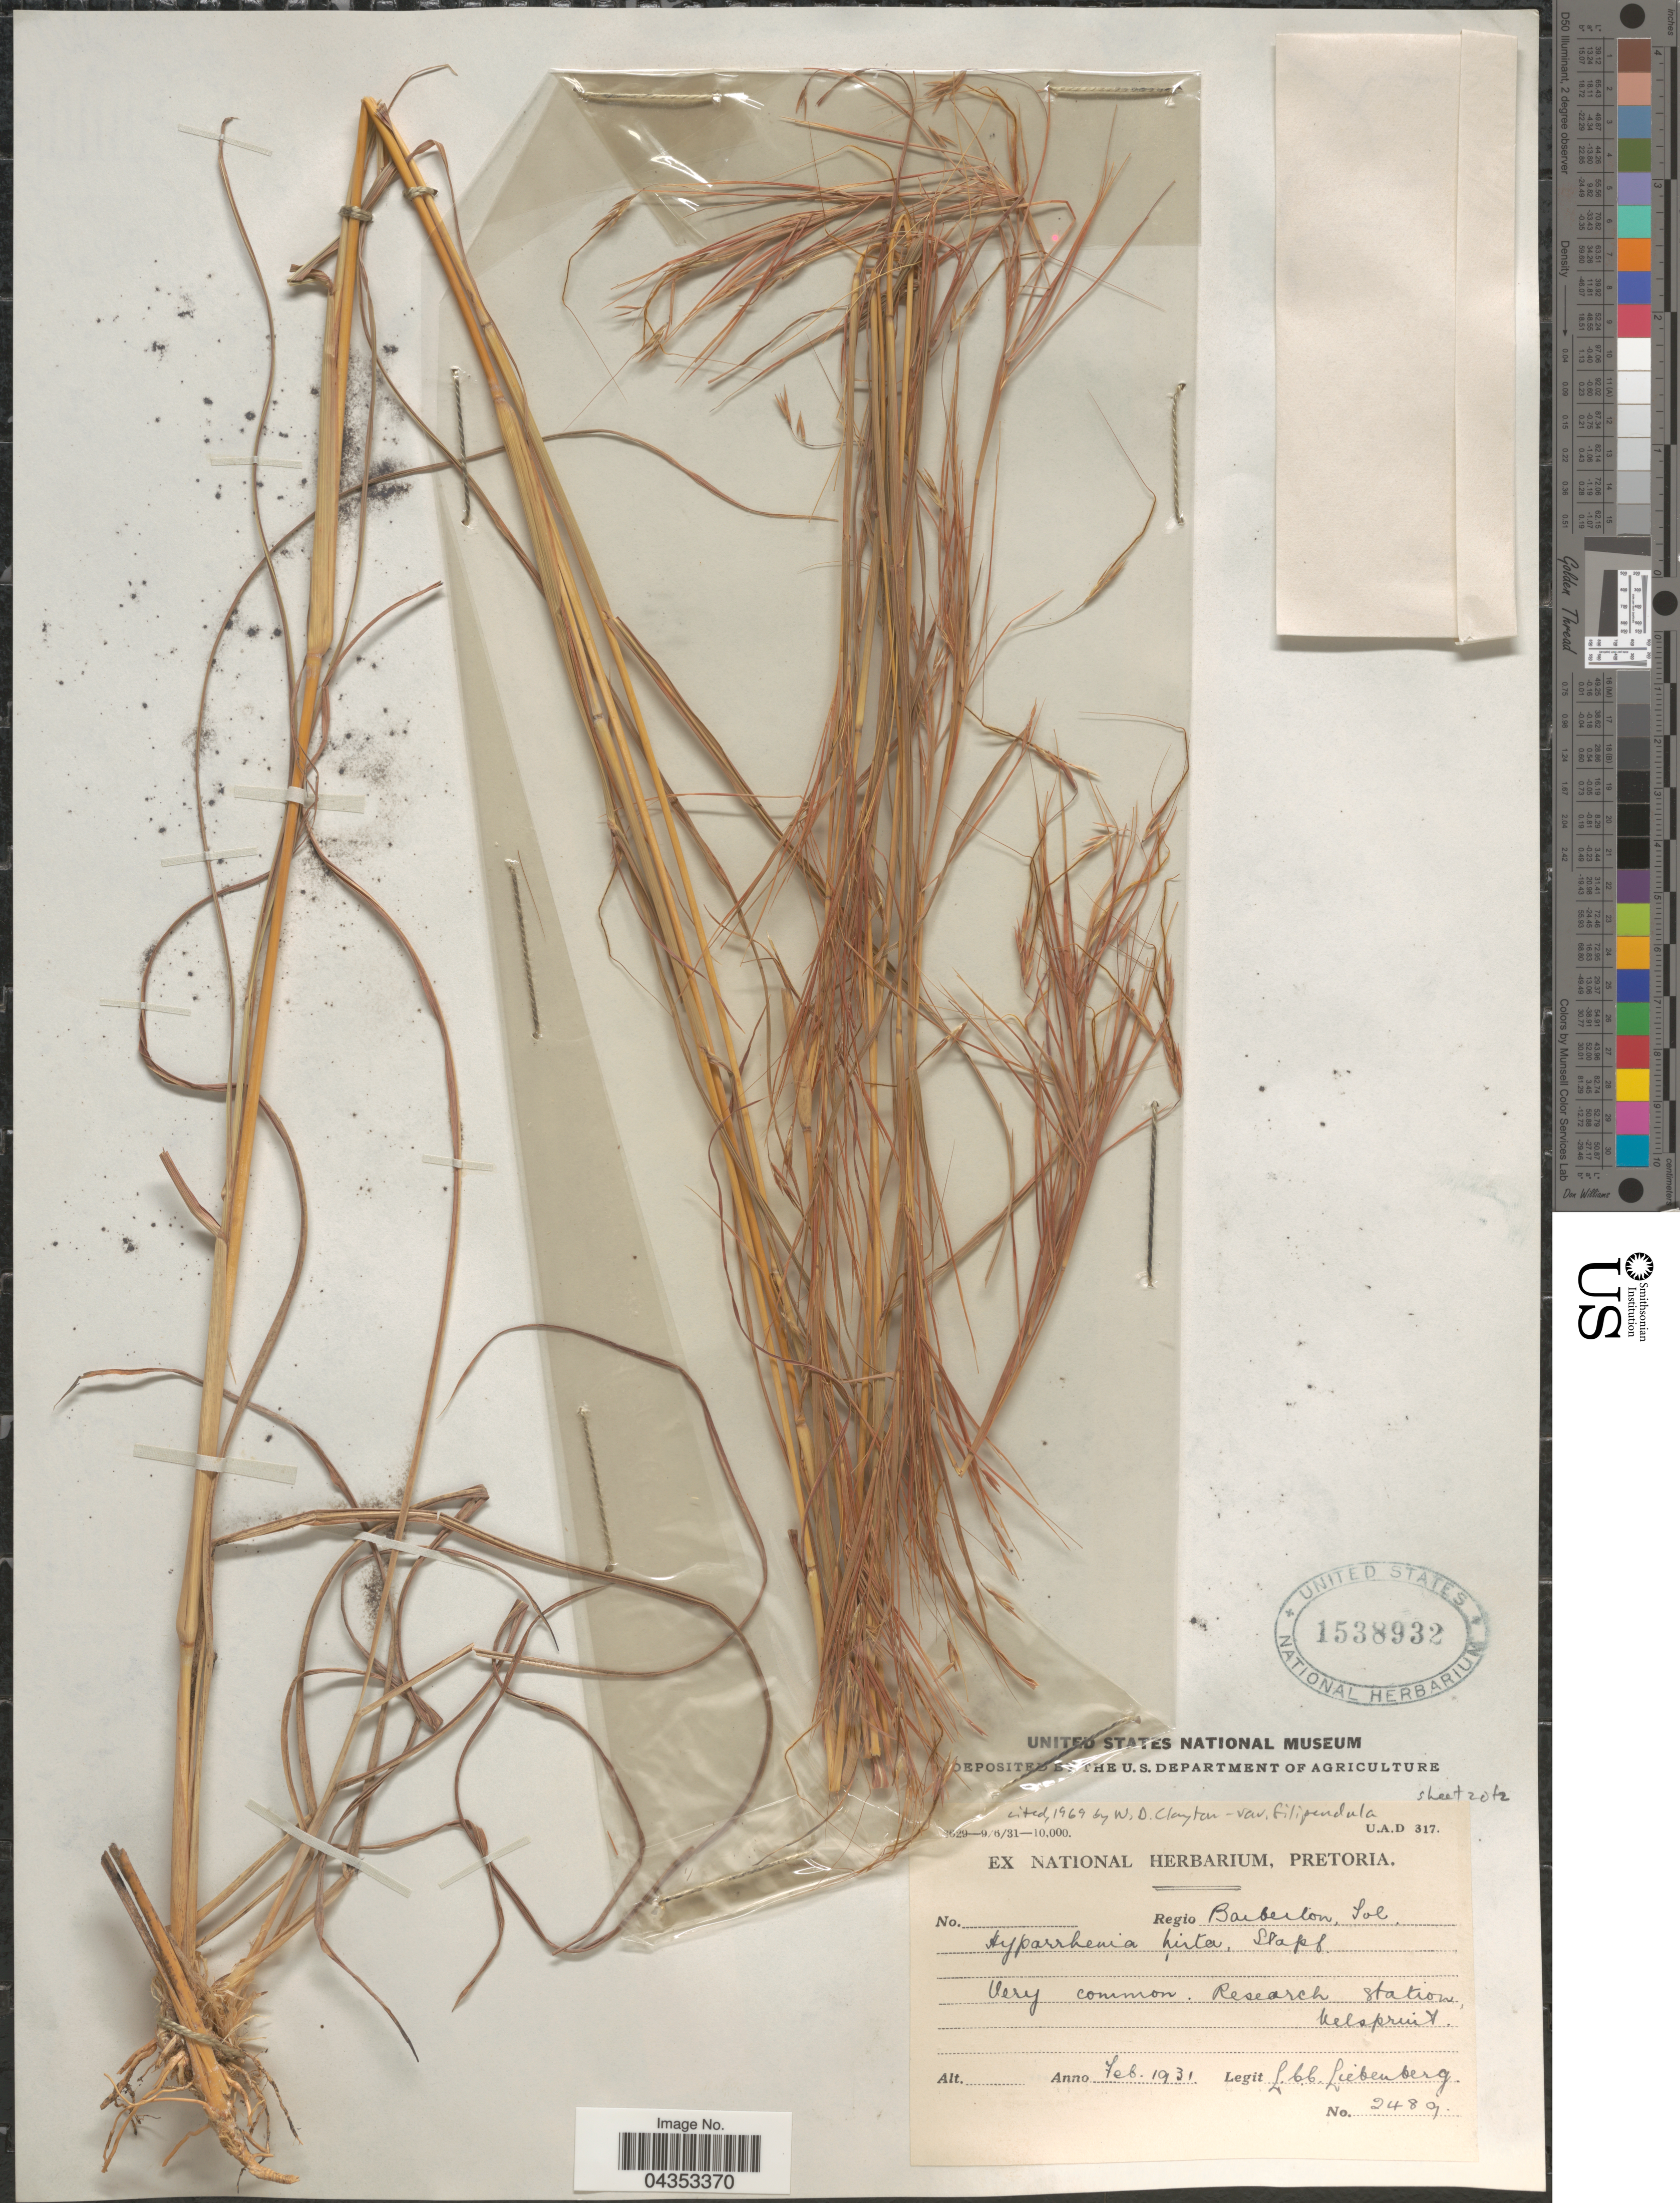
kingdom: Plantae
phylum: Tracheophyta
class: Liliopsida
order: Poales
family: Poaceae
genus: Hyparrhenia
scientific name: Hyparrhenia filipendula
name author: (Hochr.) Stapf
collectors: L. Liebenberg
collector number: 2489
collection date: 1931-02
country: South Africa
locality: Regio Barberton, Tvl. Very common. Research Station, Nelspruit.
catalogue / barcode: US 1538932